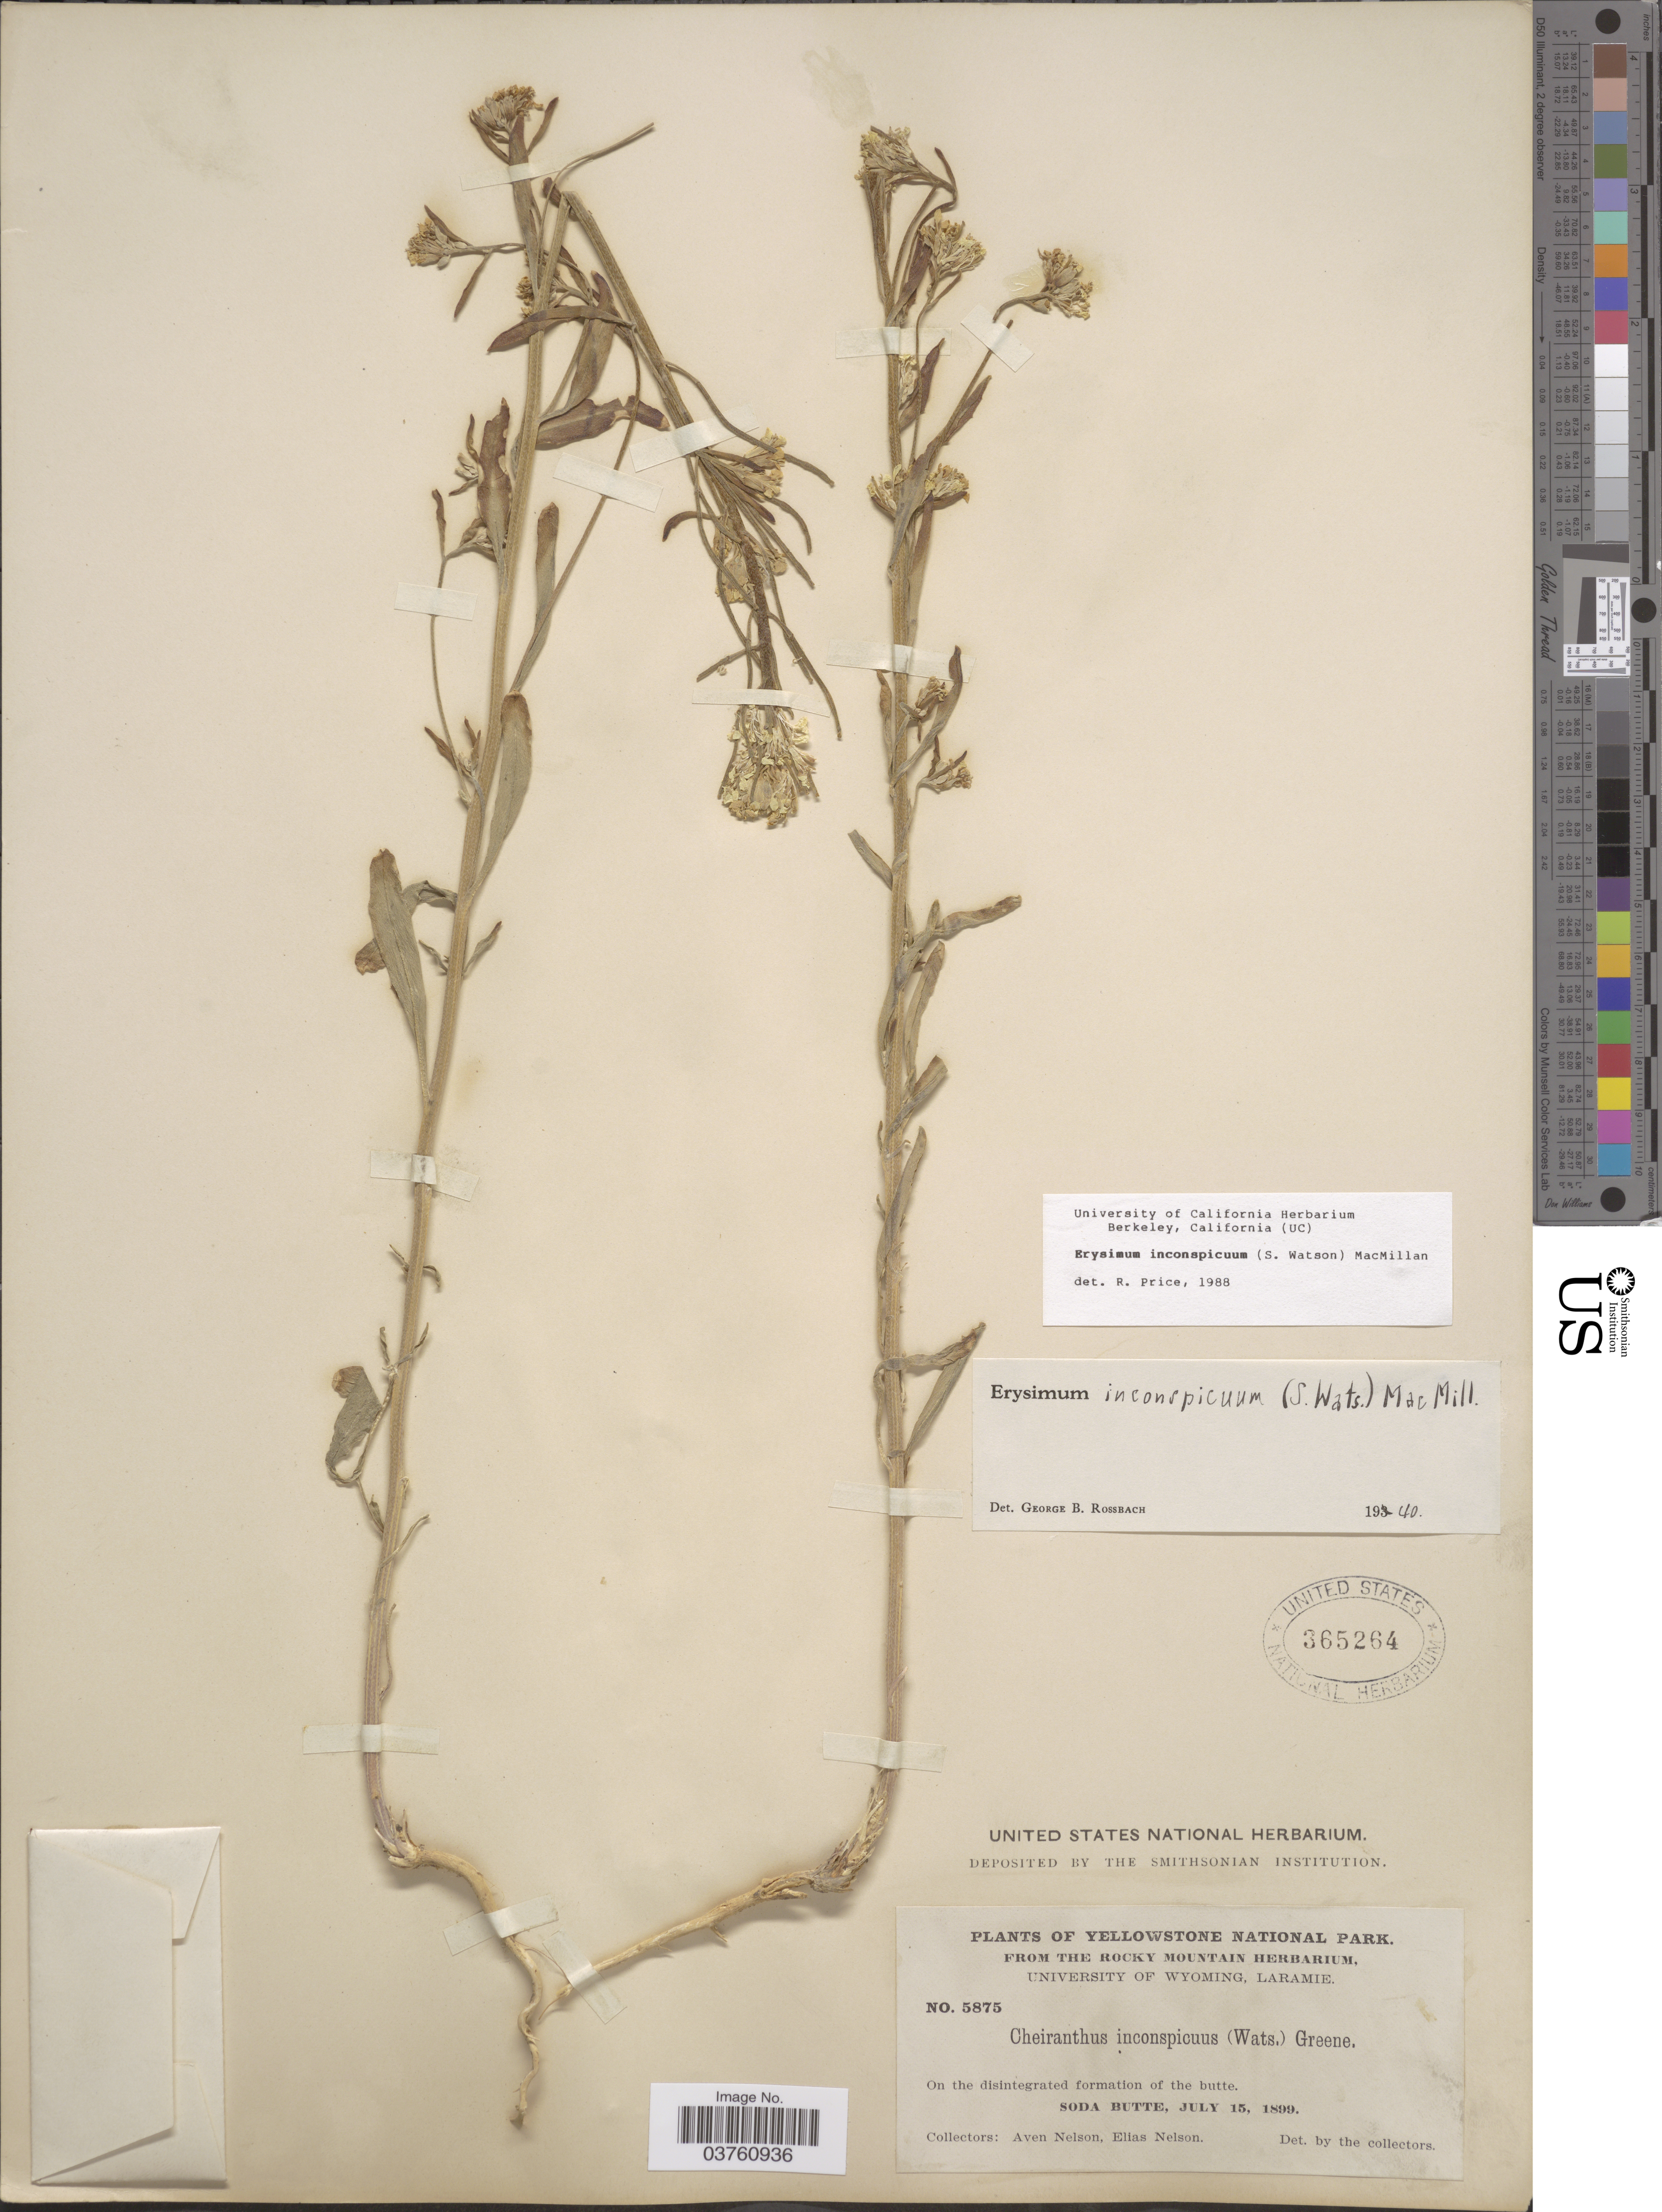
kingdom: Plantae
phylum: Tracheophyta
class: Magnoliopsida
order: Brassicales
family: Brassicaceae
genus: Erysimum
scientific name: Erysimum inconspicuum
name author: (S. Watson) MacMill.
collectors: A. Nelson & E. Nelson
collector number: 5875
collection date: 1899-07-15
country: United States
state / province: Wyoming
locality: The Yellowstone National Park. On the disintegrated formation of the butte. Soda Butte.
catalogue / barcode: US 365264